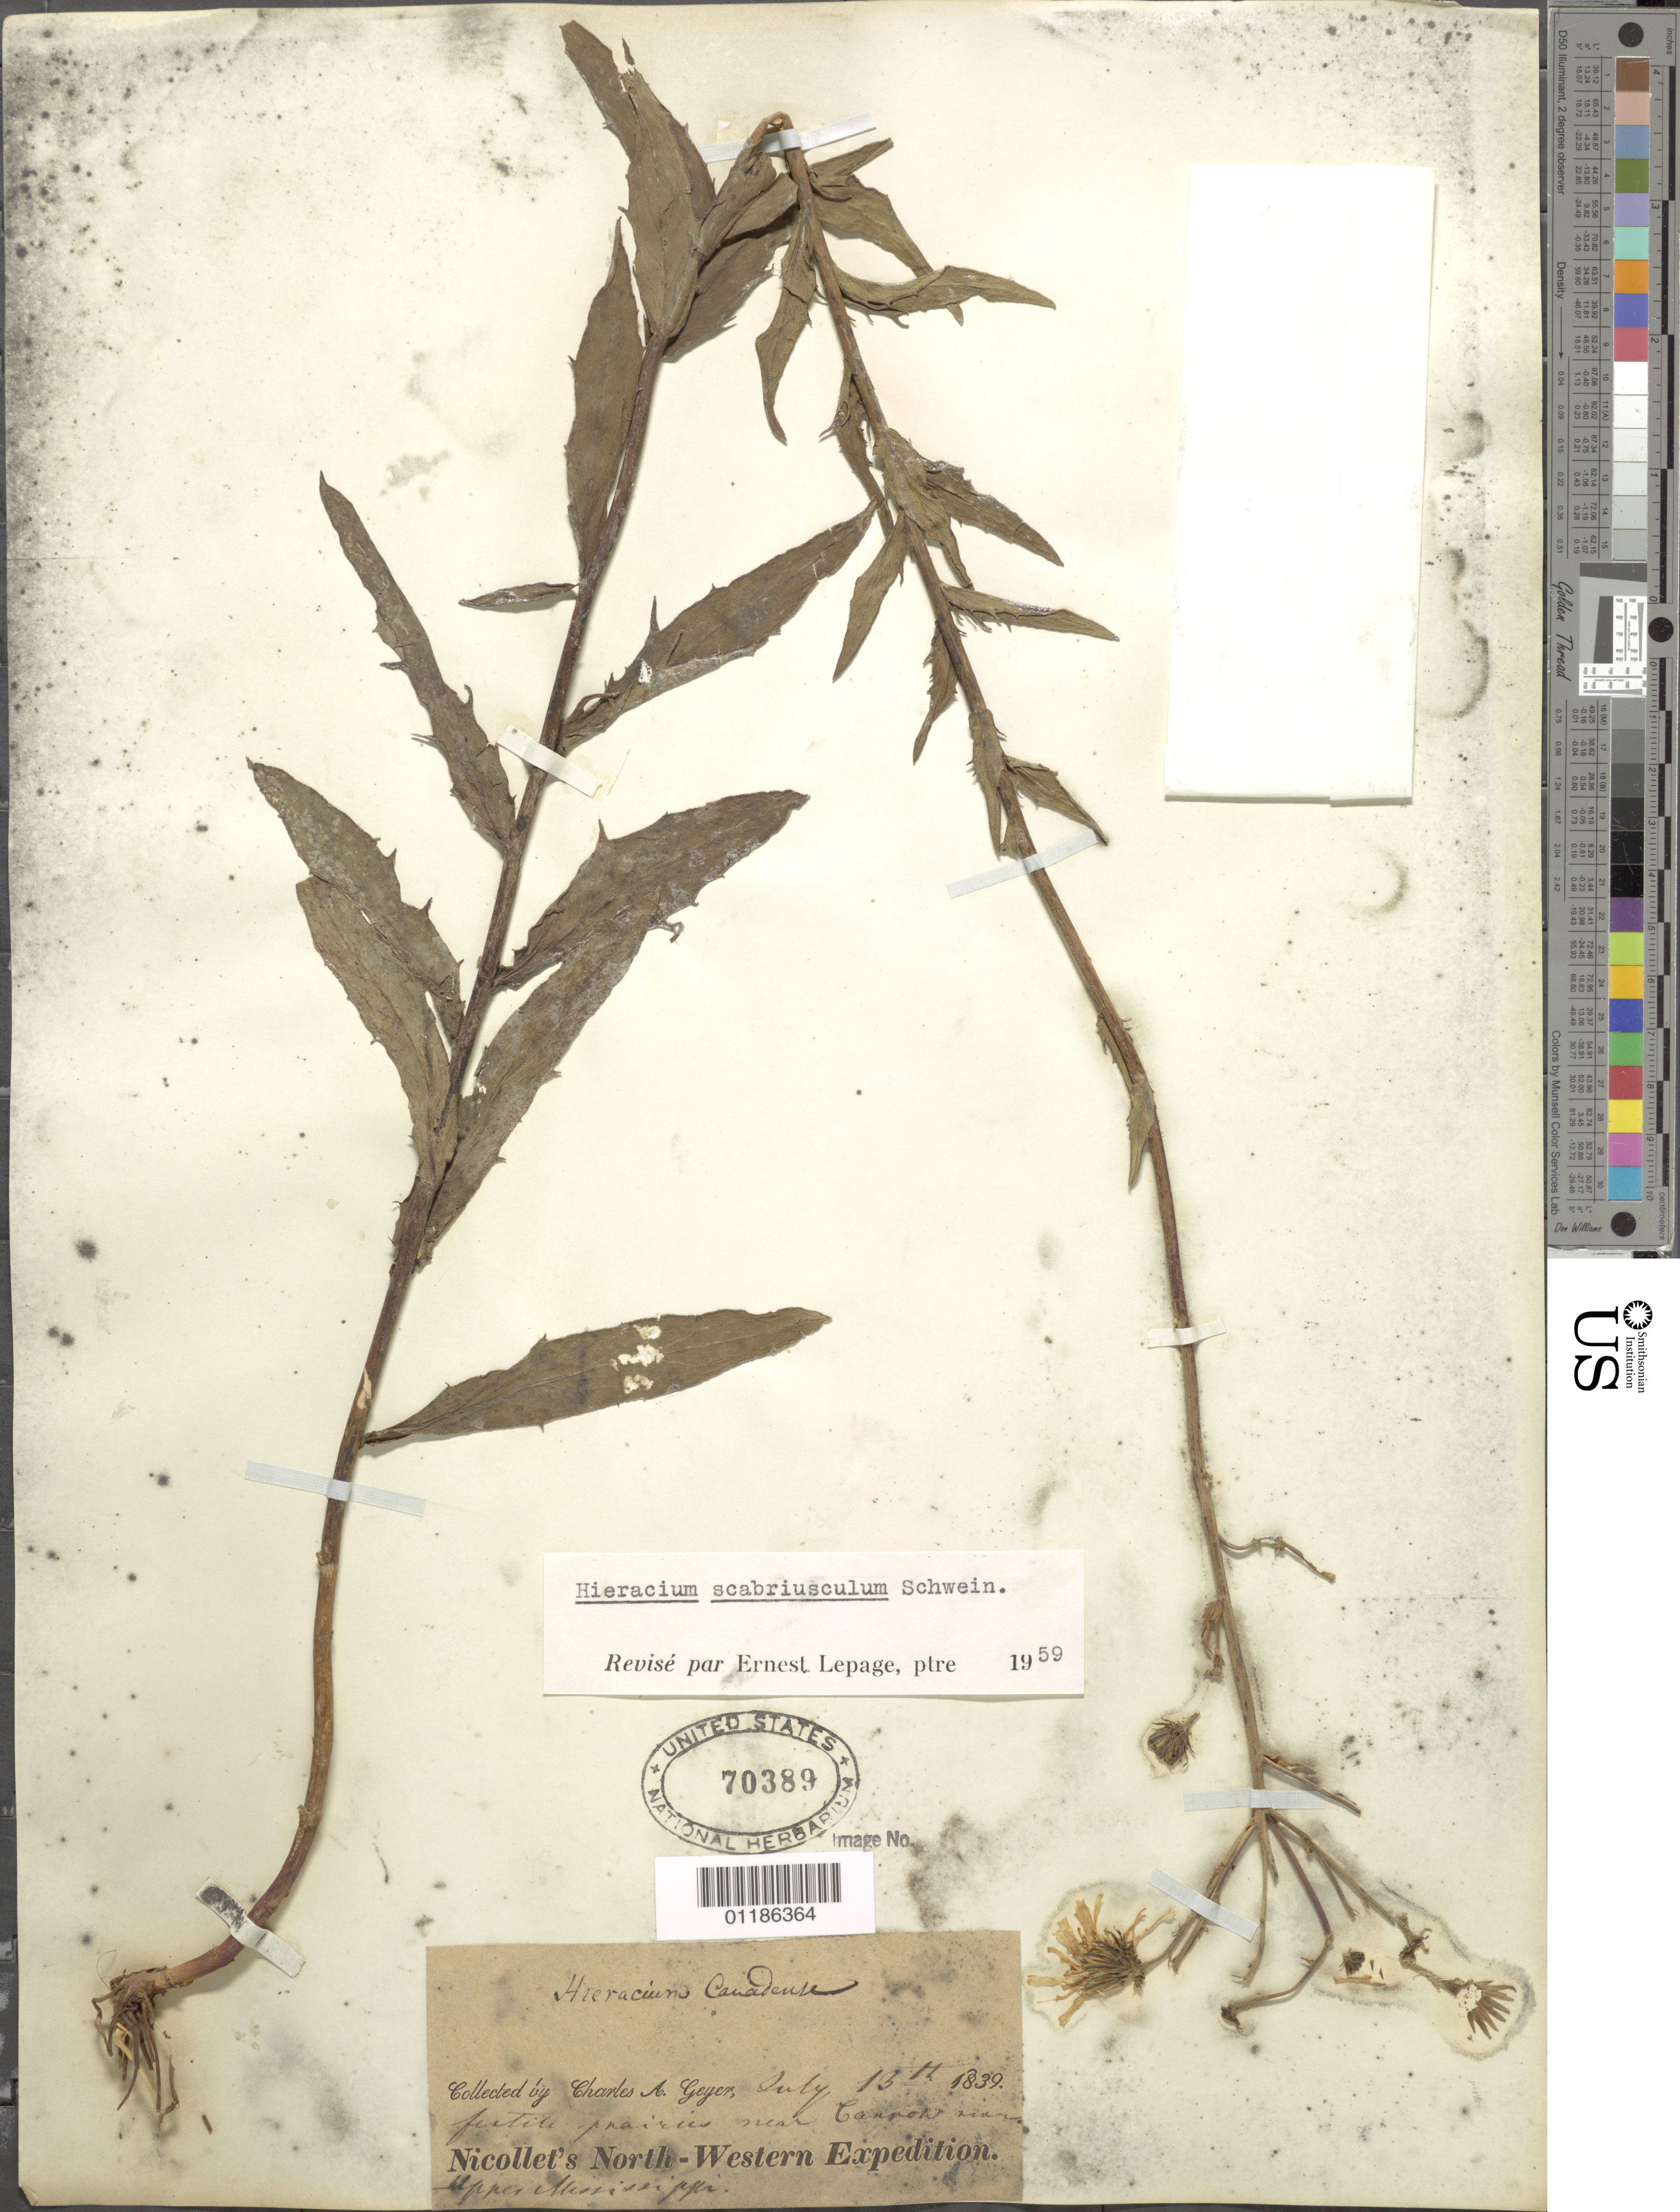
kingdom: Plantae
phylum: Tracheophyta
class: Magnoliopsida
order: Asterales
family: Asteraceae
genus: Hieracium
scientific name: Hieracium umbellatum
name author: L.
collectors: C. A. Geyer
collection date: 1839-07-13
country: United States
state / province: Minnesota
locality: prairies near Cannon River, upper Missouri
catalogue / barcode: US 70389